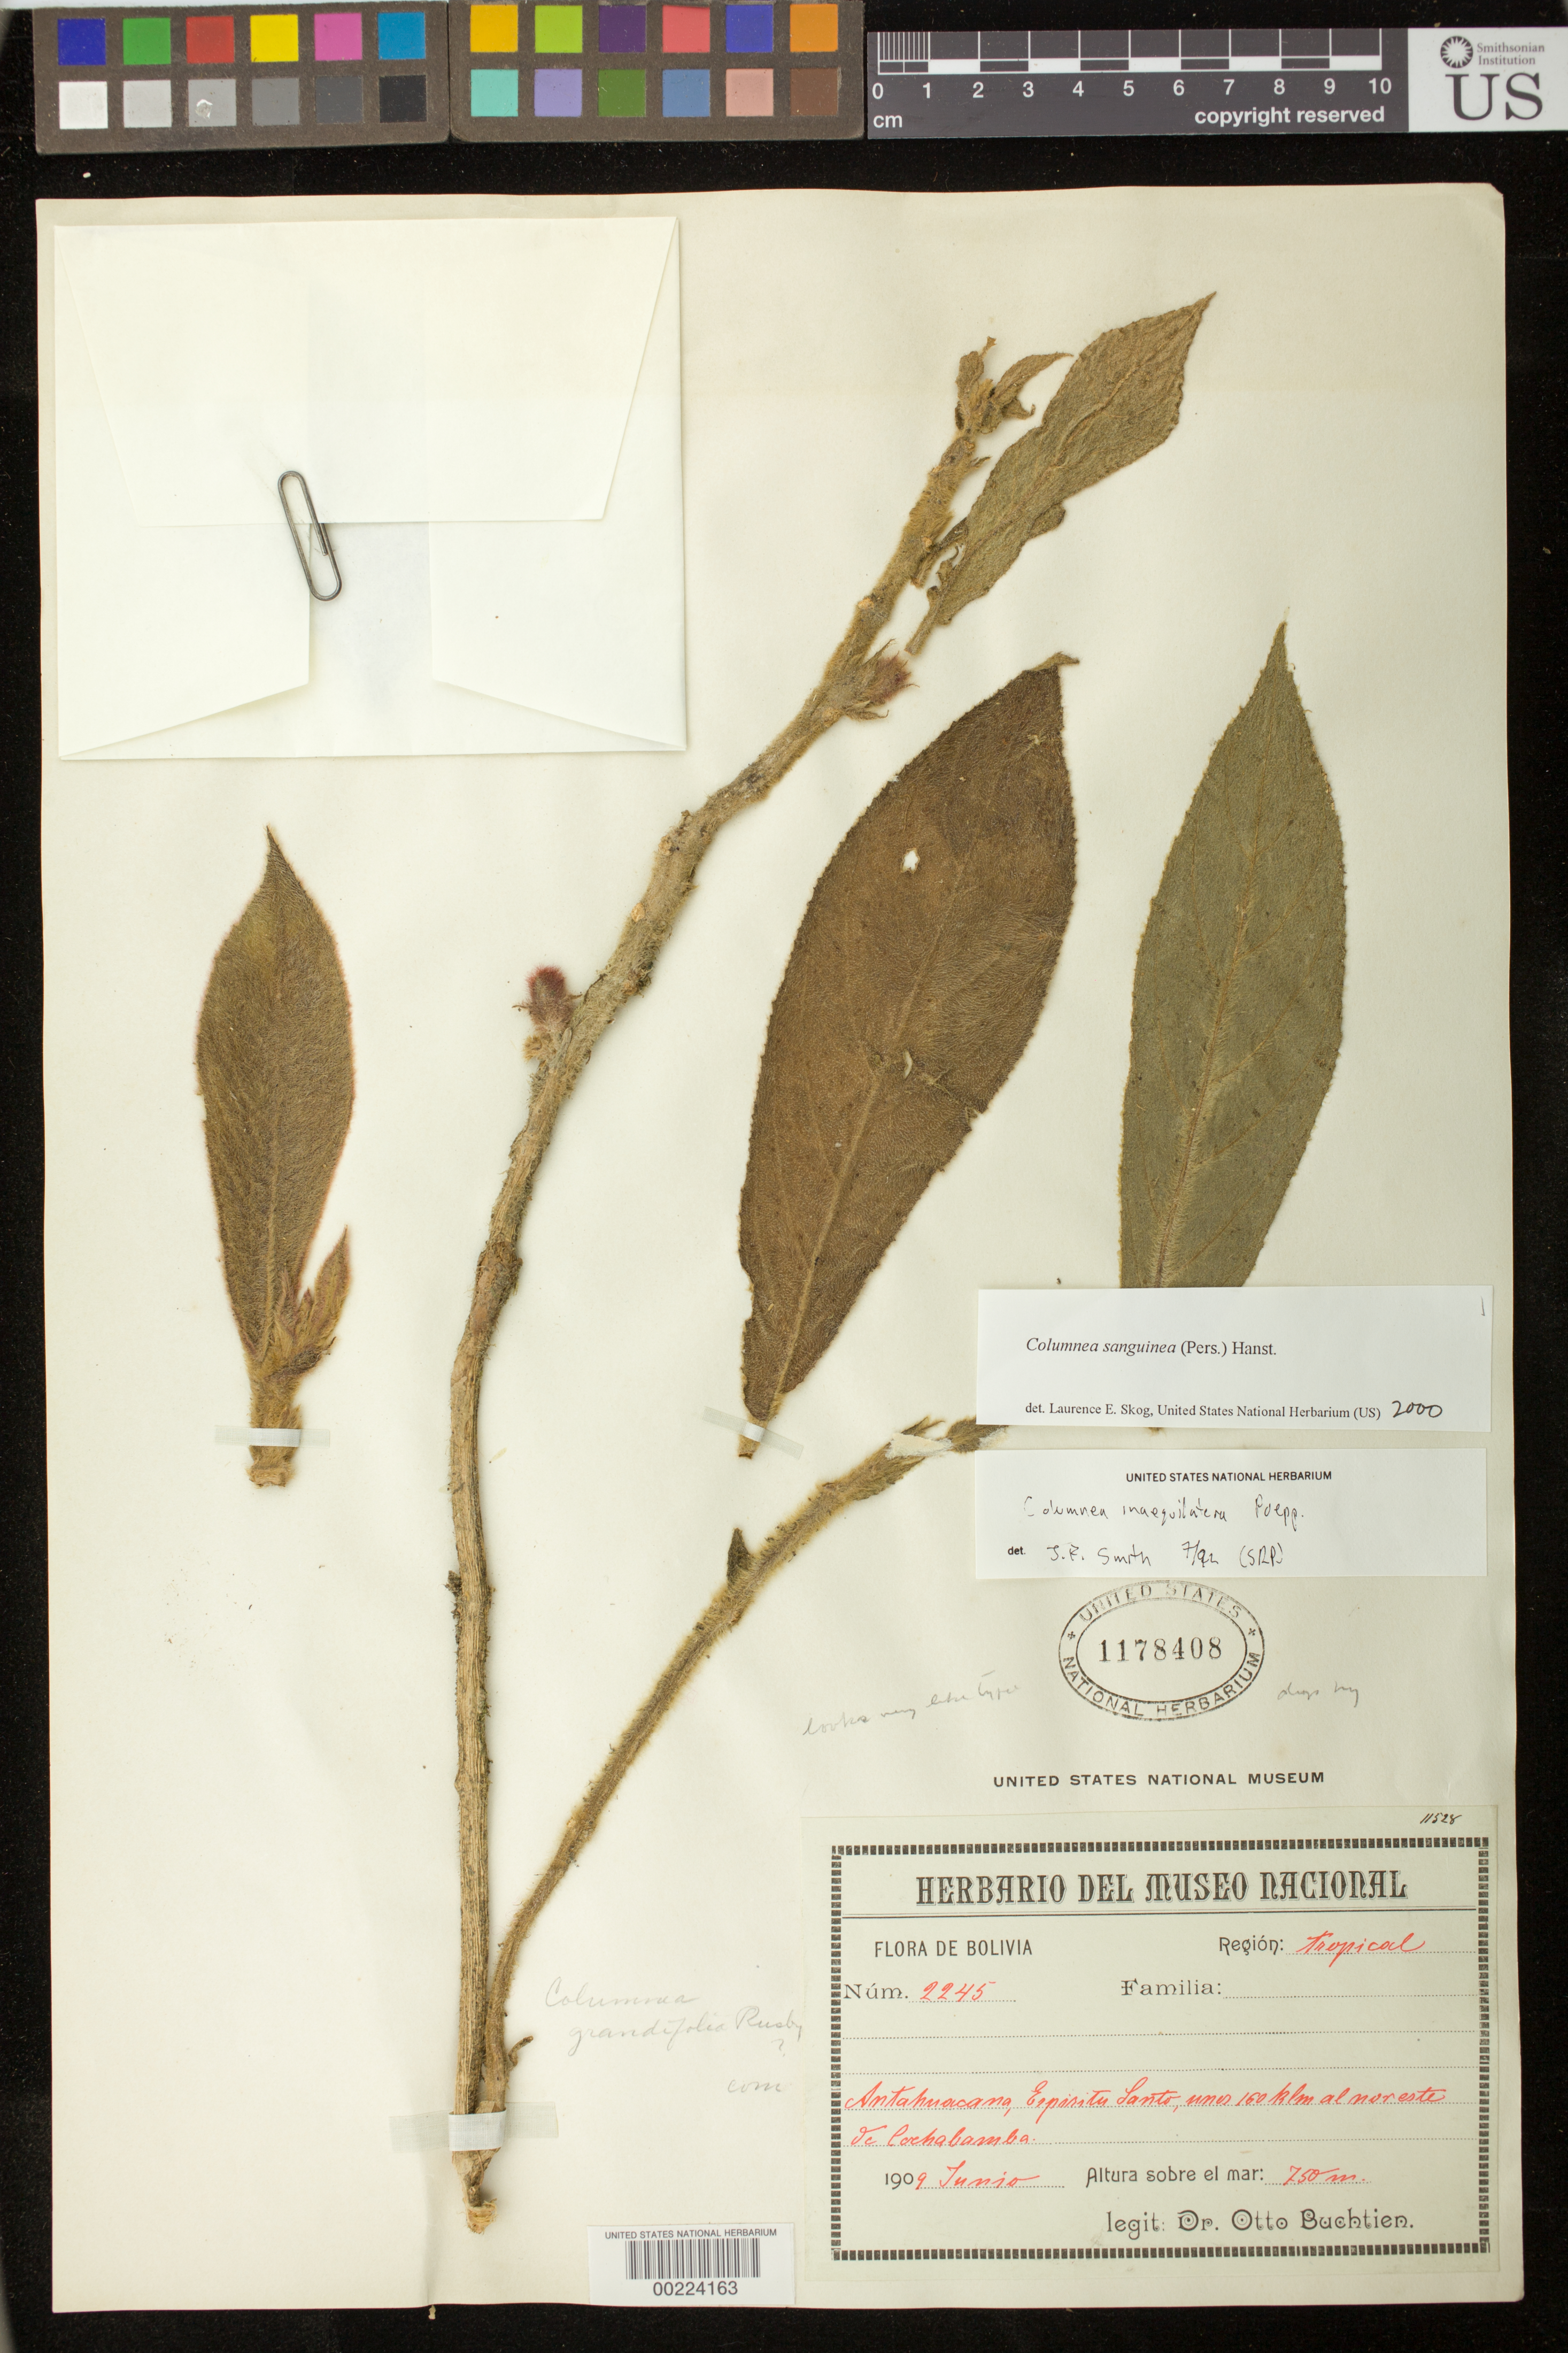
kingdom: Plantae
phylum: Tracheophyta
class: Magnoliopsida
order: Lamiales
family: Gesneriaceae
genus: Columnea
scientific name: Columnea sanguinea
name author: (Pers.) Hanst.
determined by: Skog, Laurence E.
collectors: O. Buchtien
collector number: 2245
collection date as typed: Jun 1909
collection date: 1909-06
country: Bolivia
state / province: Cochabamba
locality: Antahuacana, Espiritu Santo, unos 160 km al NE de Cochabamba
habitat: Región tropical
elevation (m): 750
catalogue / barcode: US 1178408